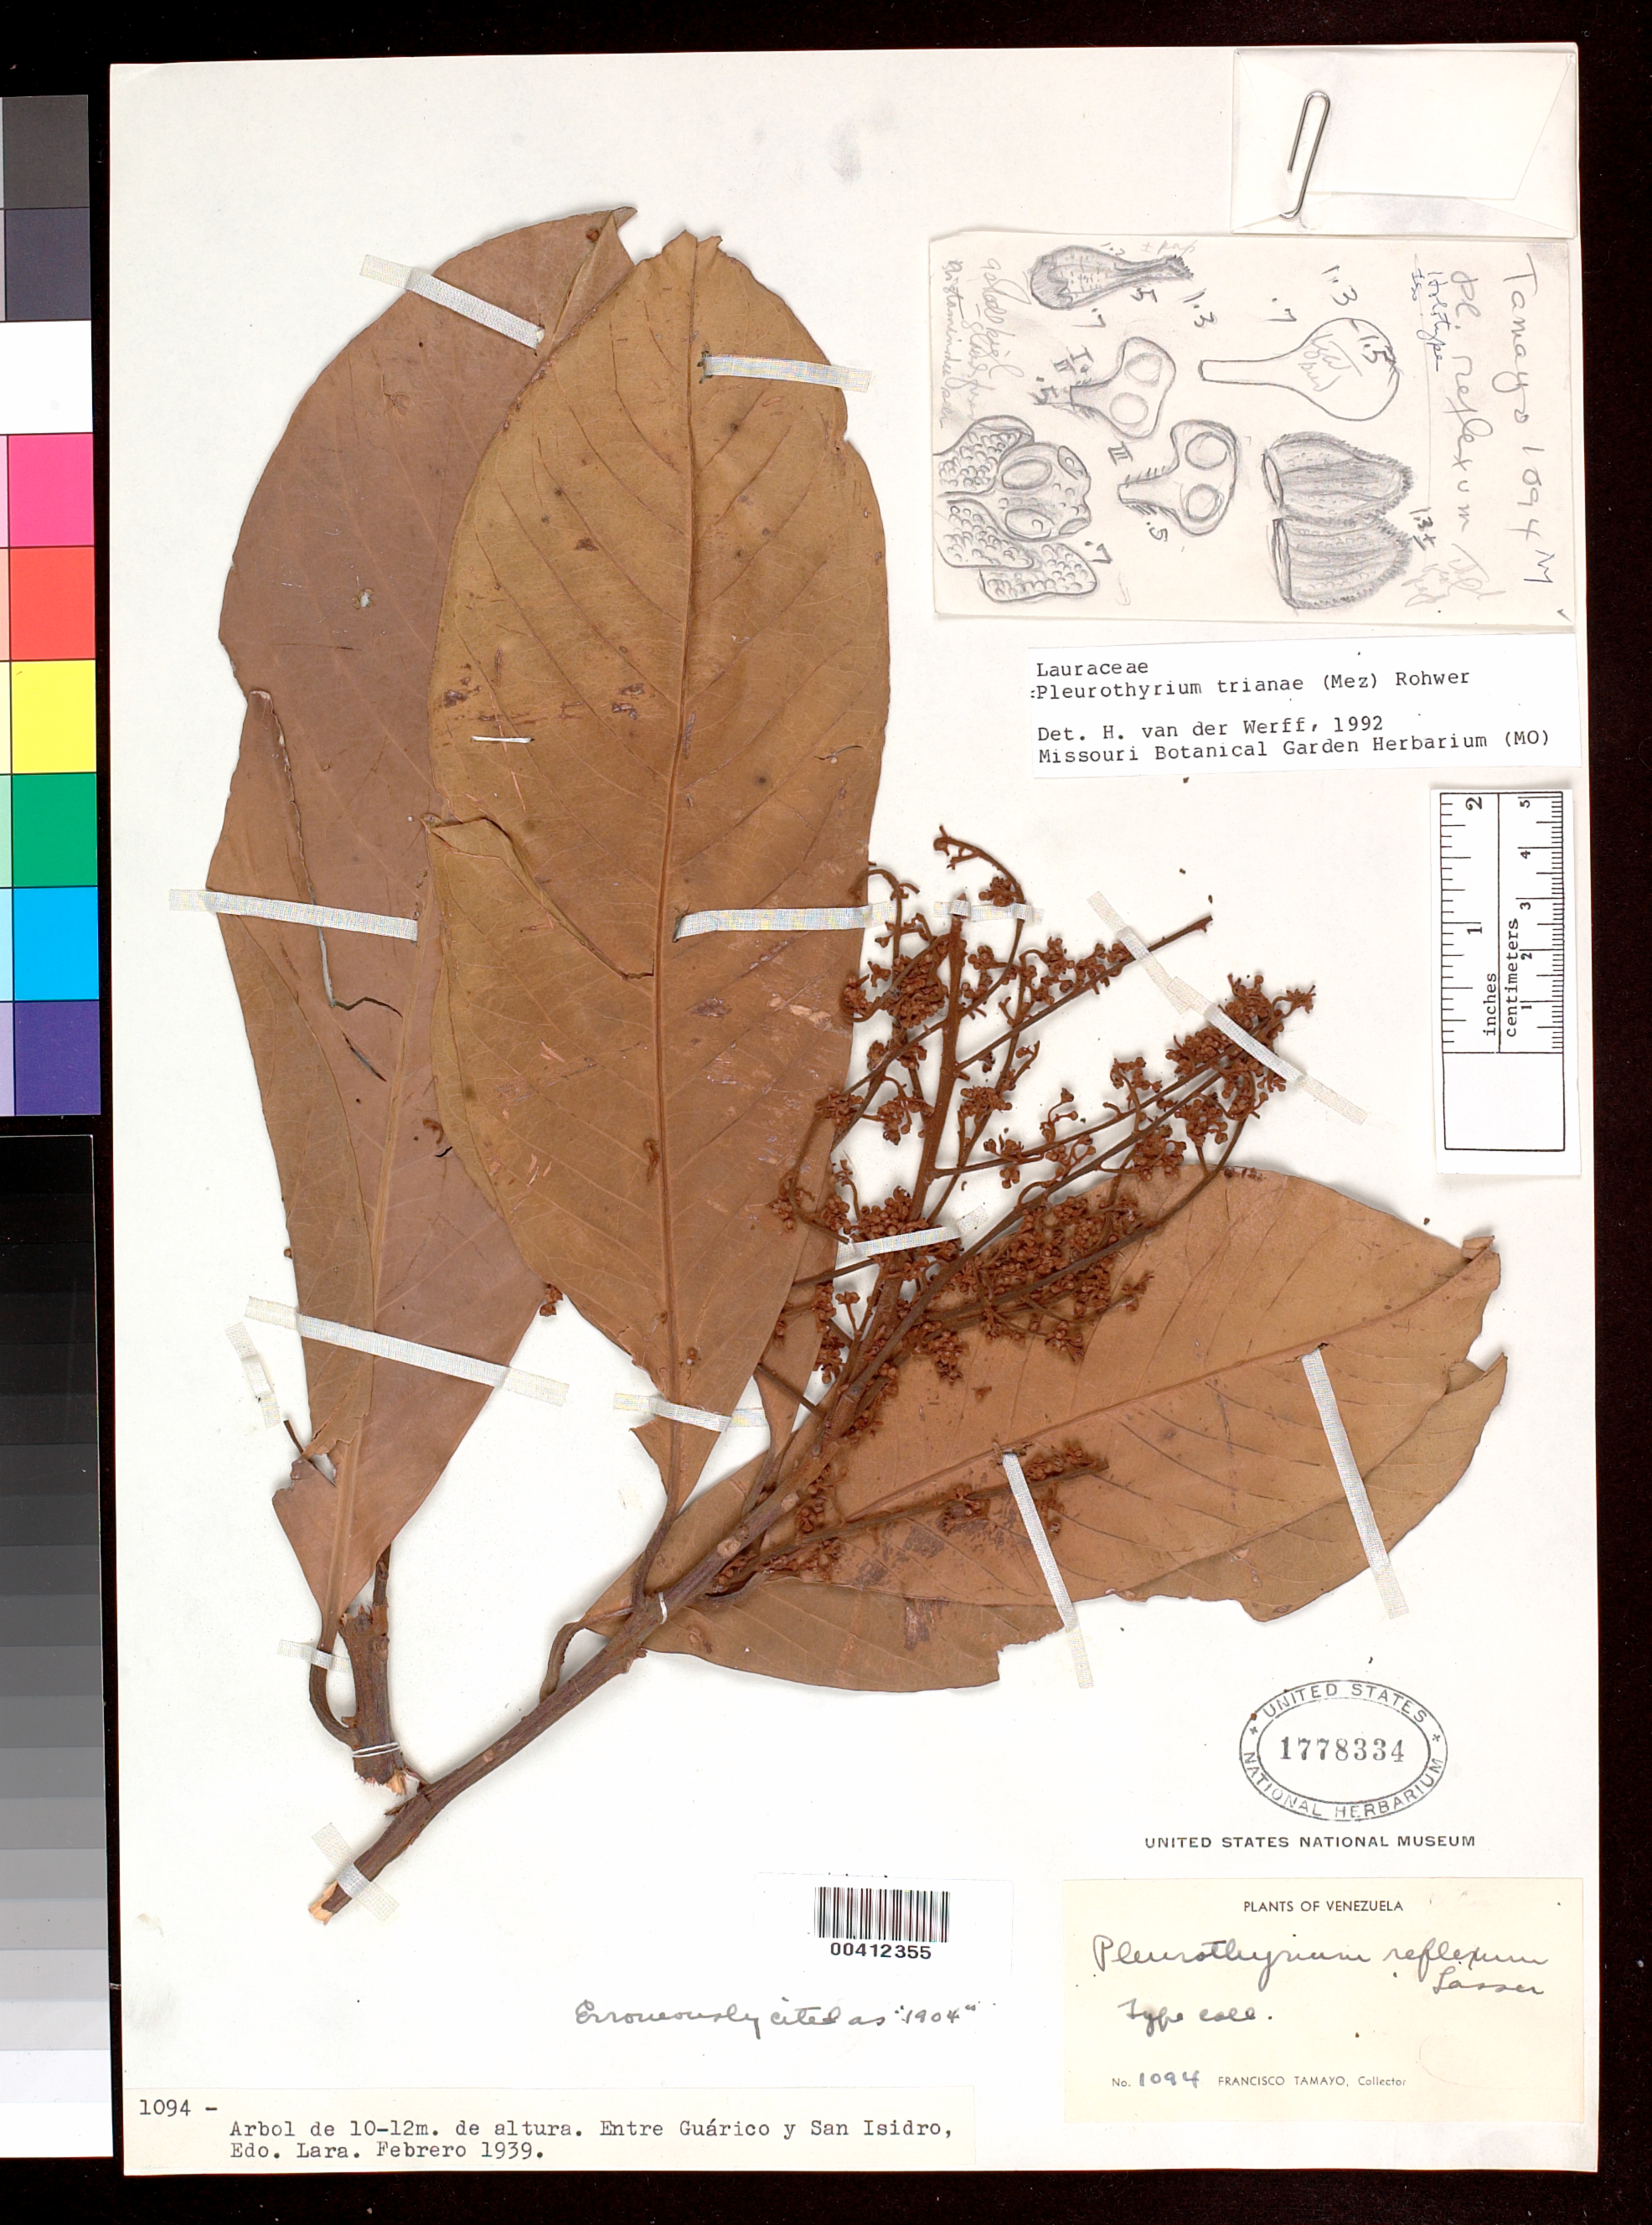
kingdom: Plantae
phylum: Tracheophyta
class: Magnoliopsida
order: Laurales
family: Lauraceae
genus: Pleurothyrium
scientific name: Pleurothyrium reflexum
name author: Lasser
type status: Isotype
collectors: F. Tamayo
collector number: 1094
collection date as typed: Feb 1939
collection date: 1939-02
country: Venezuela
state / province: Lara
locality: Between Guarico and San Isidro.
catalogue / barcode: US 1778334